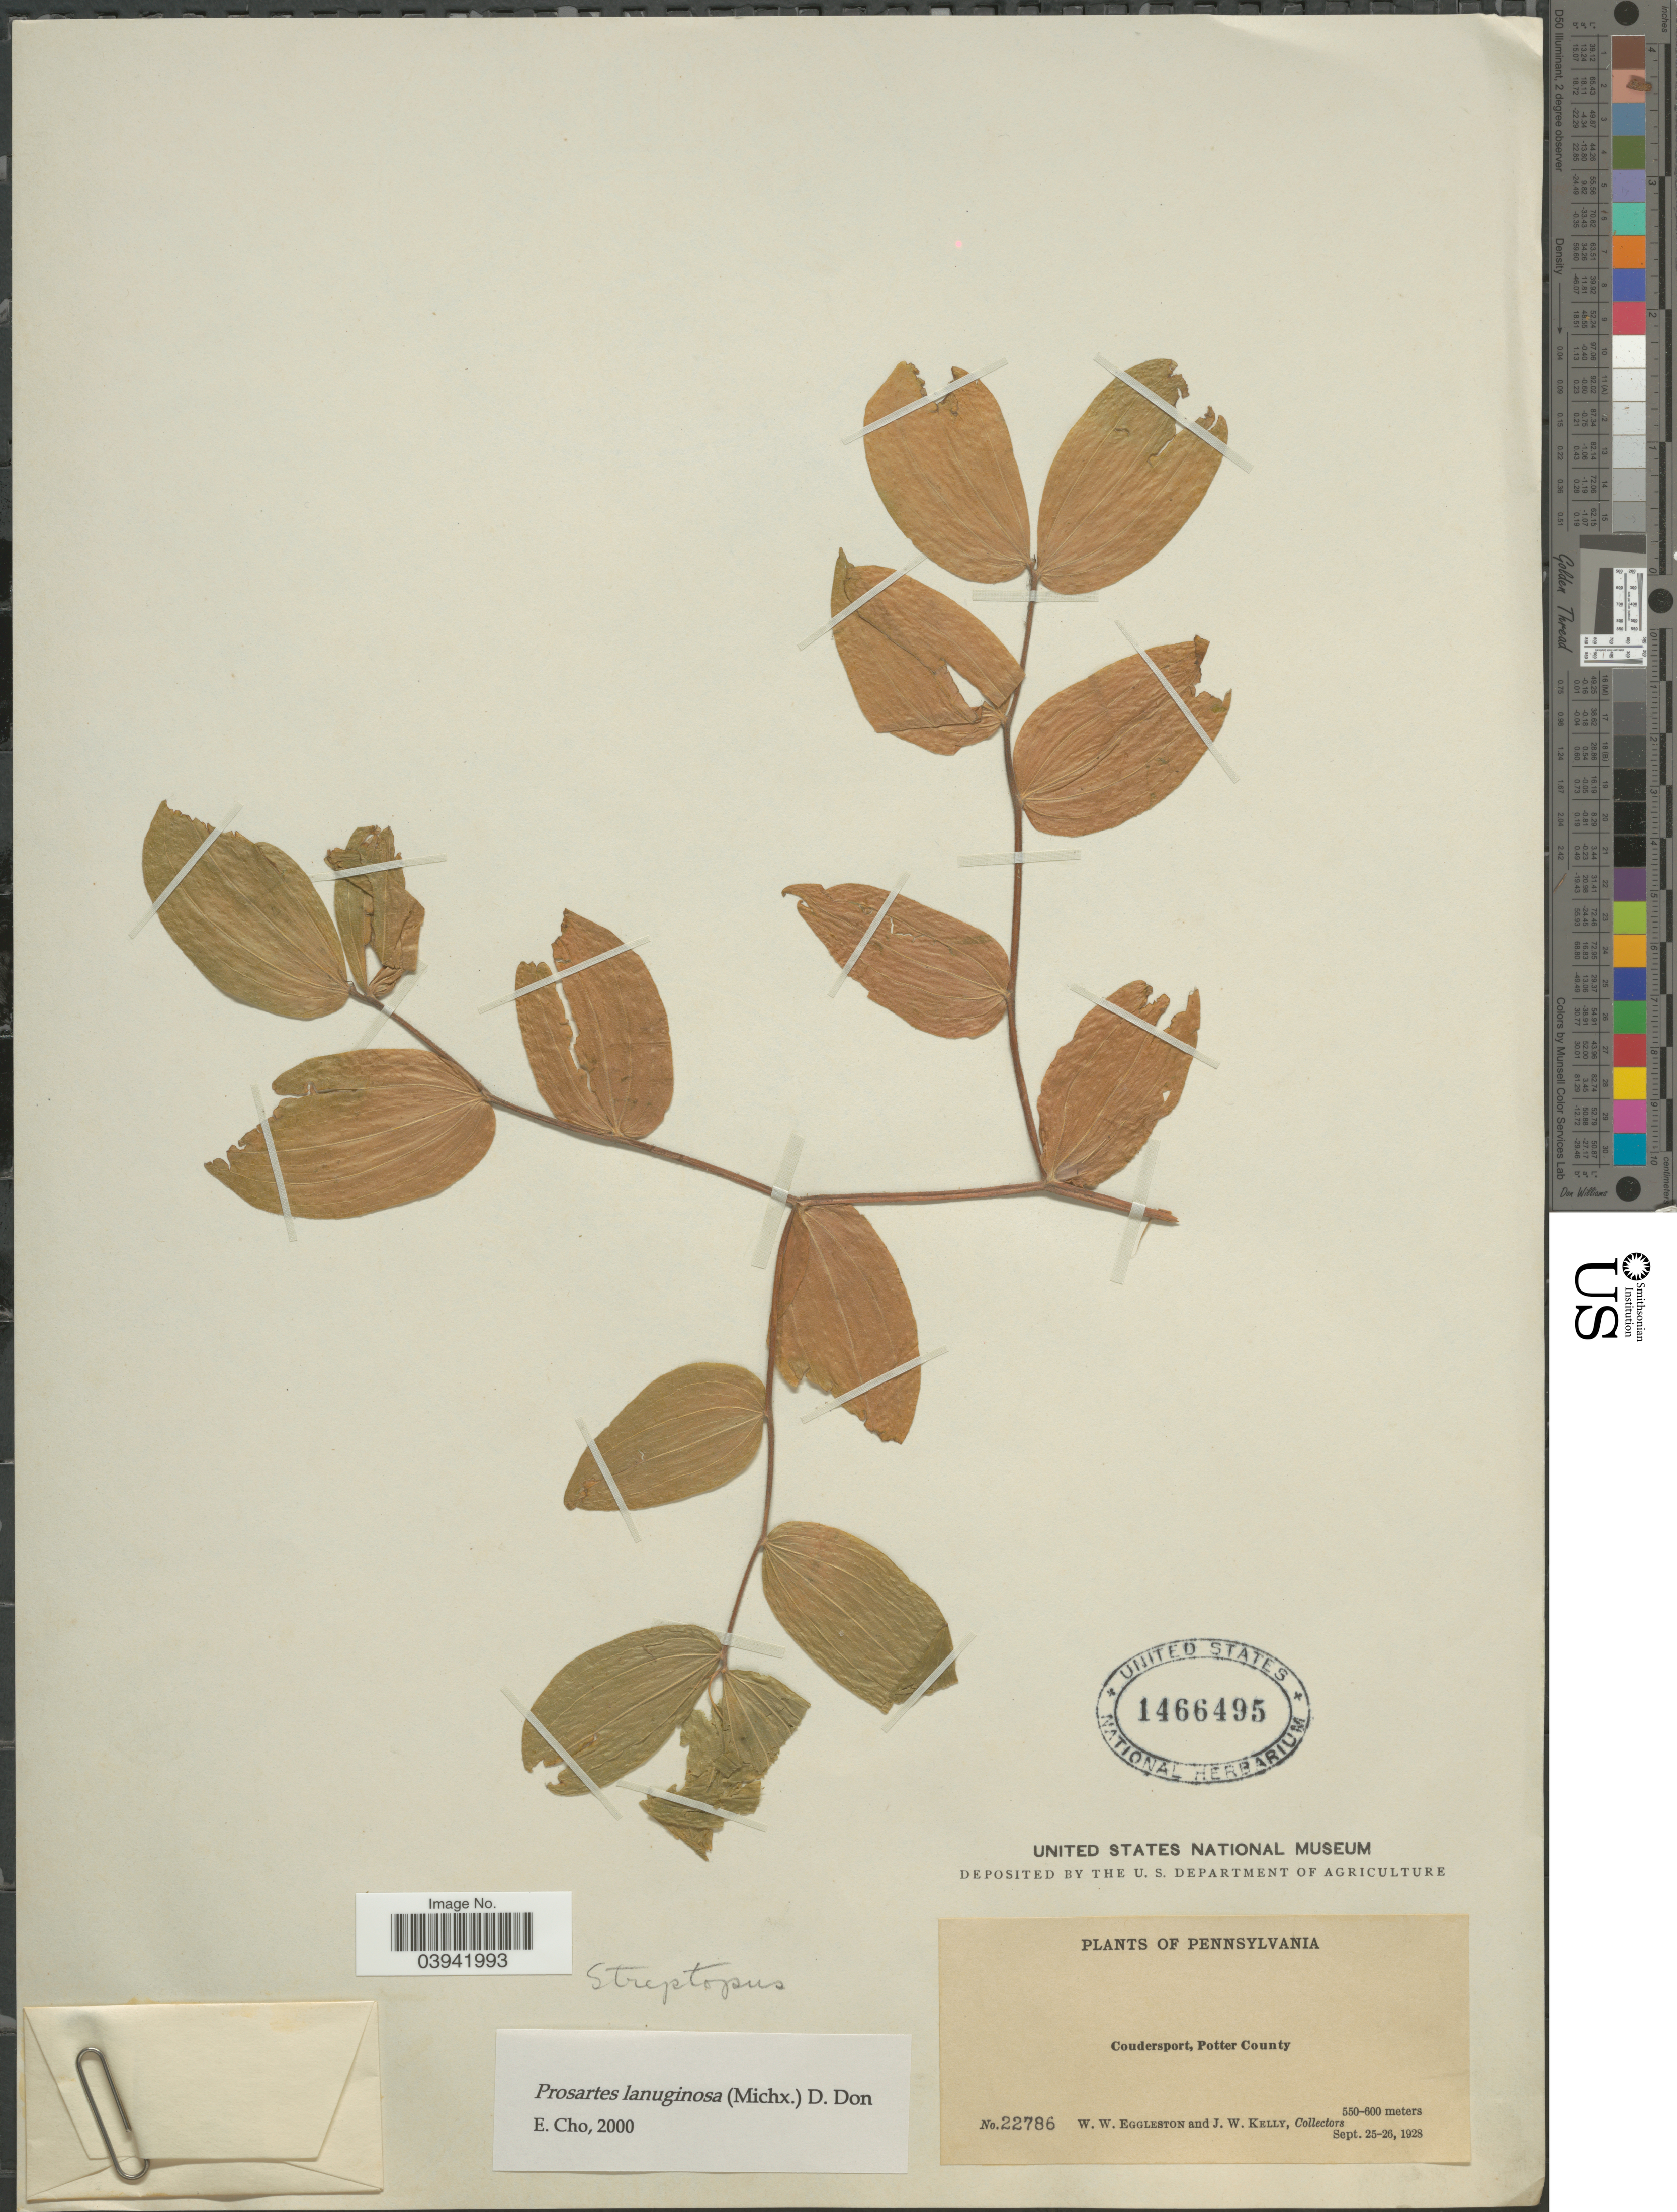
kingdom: Plantae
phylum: Tracheophyta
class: Liliopsida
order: Liliales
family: Liliaceae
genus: Prosartes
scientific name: Prosartes lanuginosa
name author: D. Don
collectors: W. W. Eggleston & J. Kelly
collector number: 22786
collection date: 1928-09-25/1928-09-26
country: United States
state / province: Pennsylvania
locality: Coudersport, Port County.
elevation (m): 550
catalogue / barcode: US 1466495